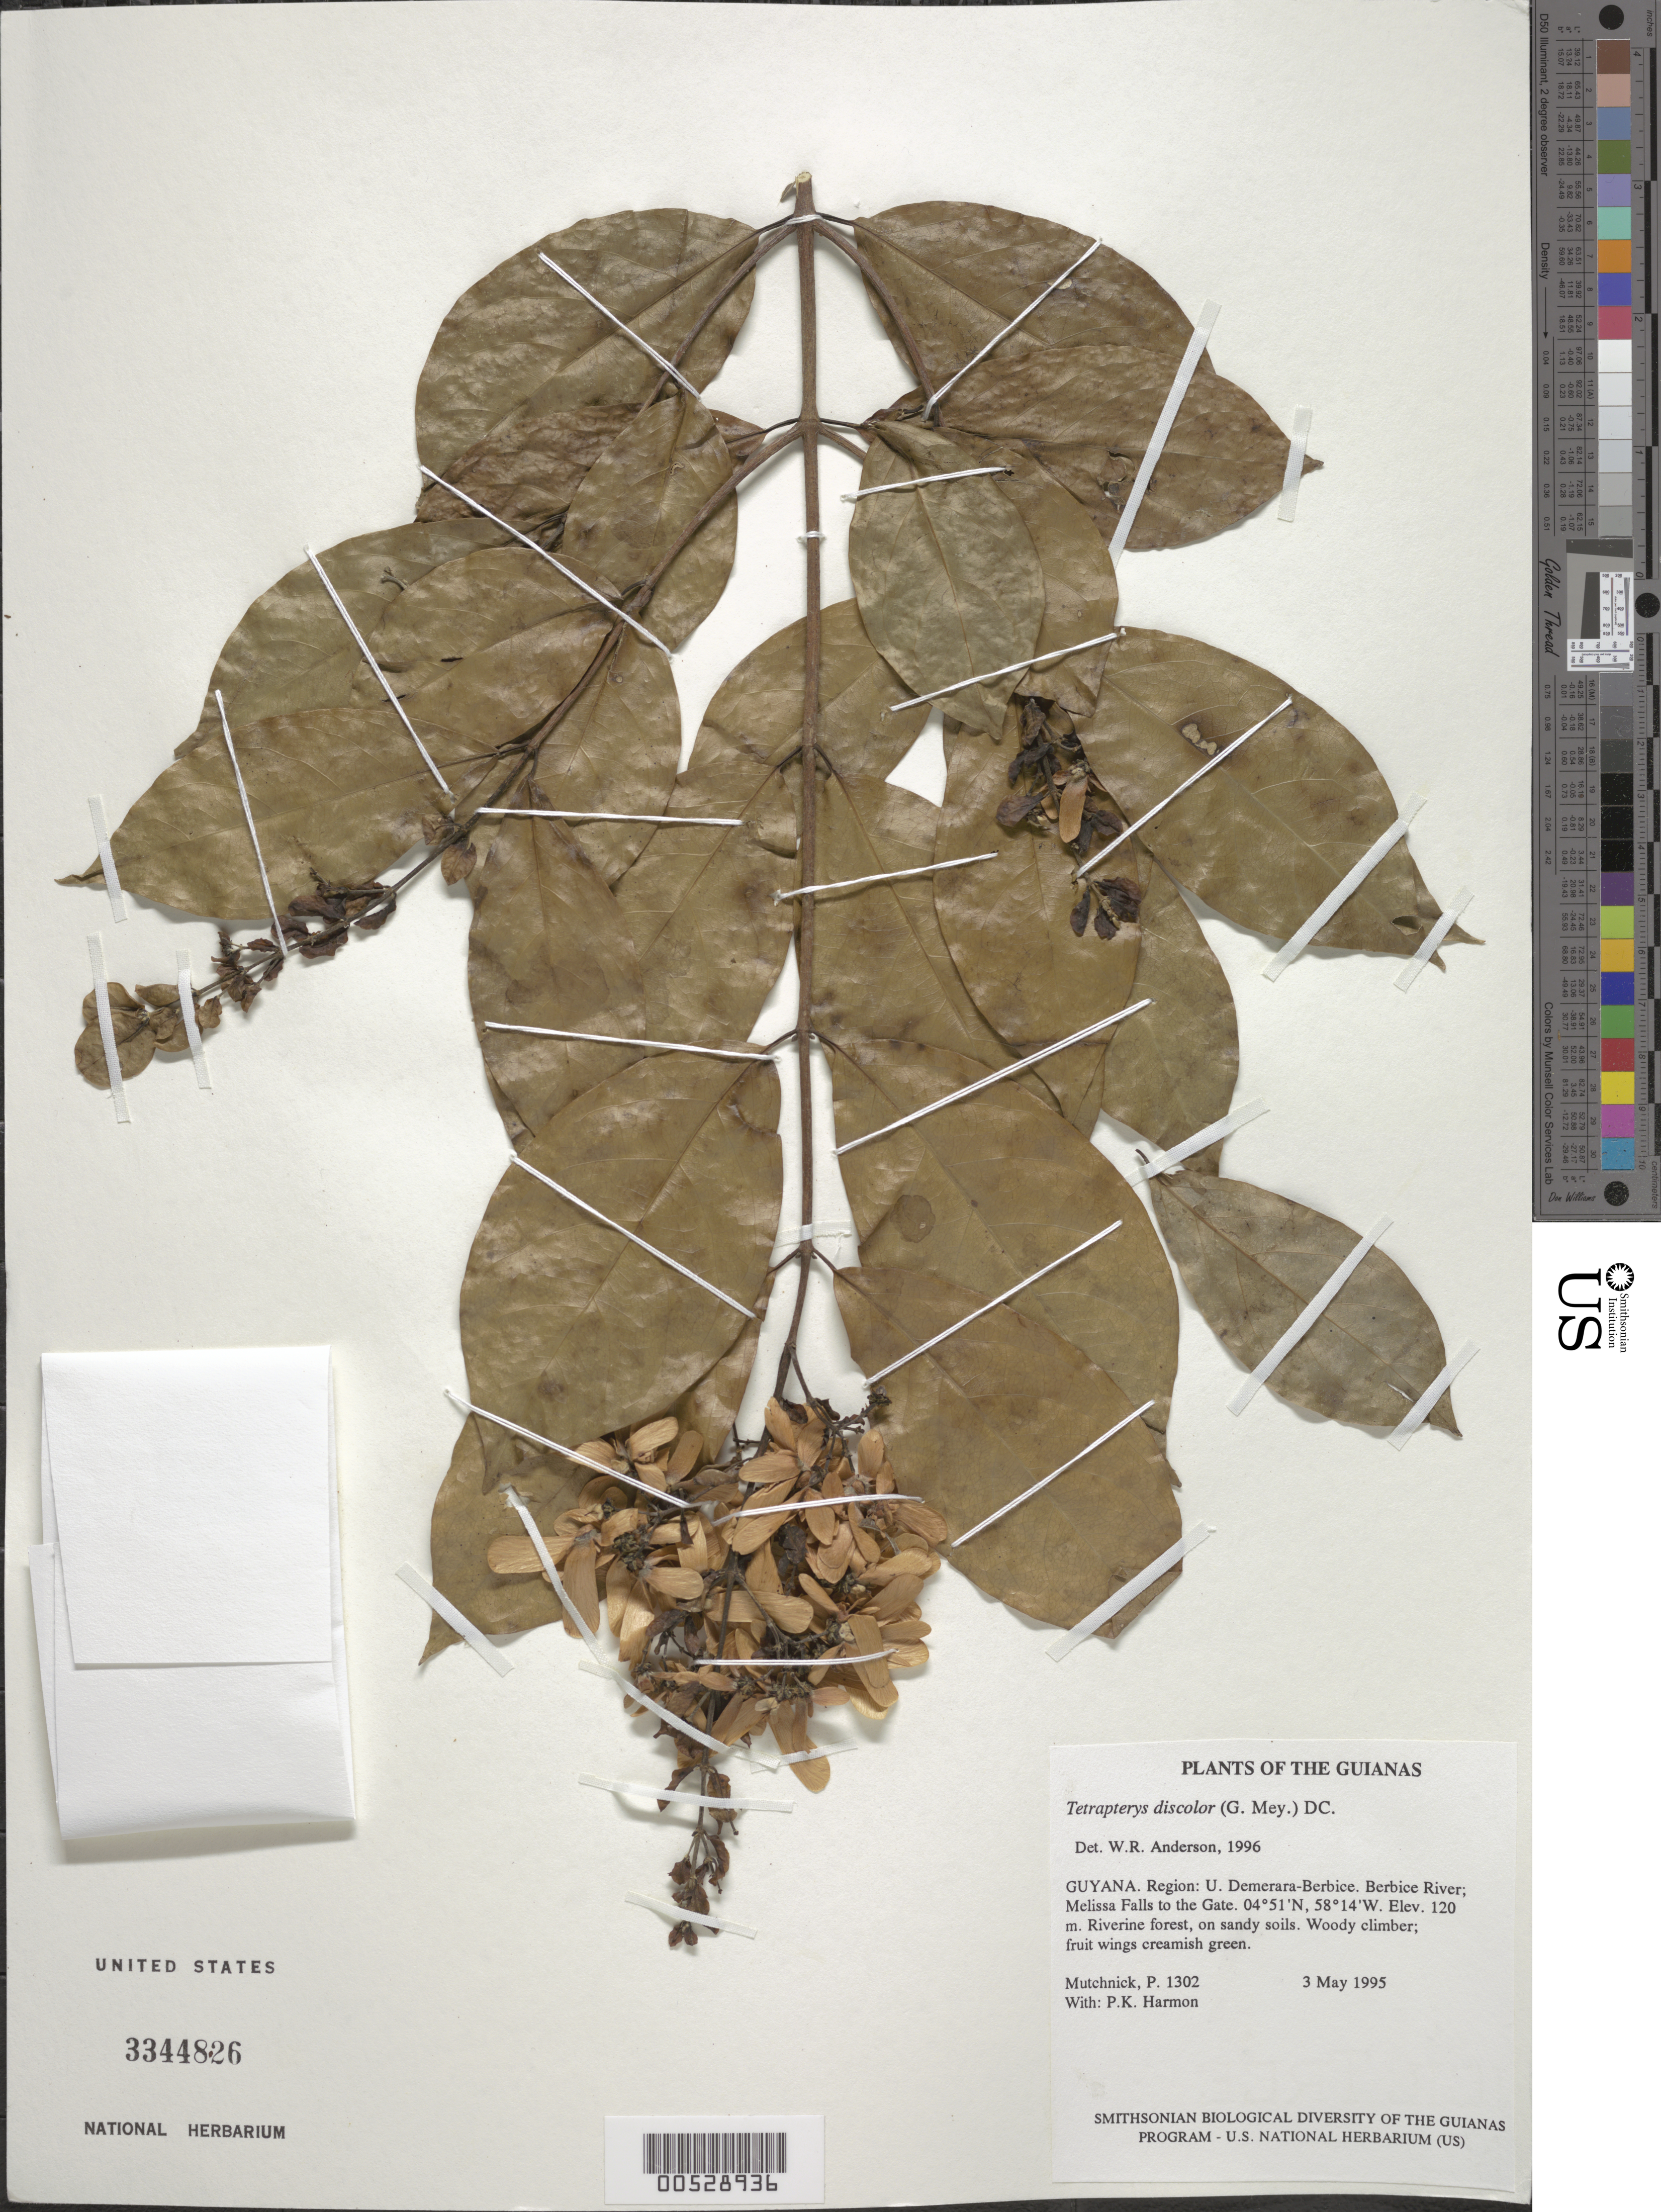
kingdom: Plantae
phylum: Tracheophyta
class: Magnoliopsida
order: Malpighiales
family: Malpighiaceae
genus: Tetrapterys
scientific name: Tetrapterys discolor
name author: (G. Mey.) DC.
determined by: Anderson, W. R., (MICH), University of Michigan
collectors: P. Mutchnick & P. Harmon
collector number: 1302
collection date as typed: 3 May 1995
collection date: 1995-05-03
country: Guyana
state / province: U. Demerara-Berbice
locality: Berbice River; Melissa Falls to the Gate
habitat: Riverine forest, on sandy soils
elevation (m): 120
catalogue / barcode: US 3344826